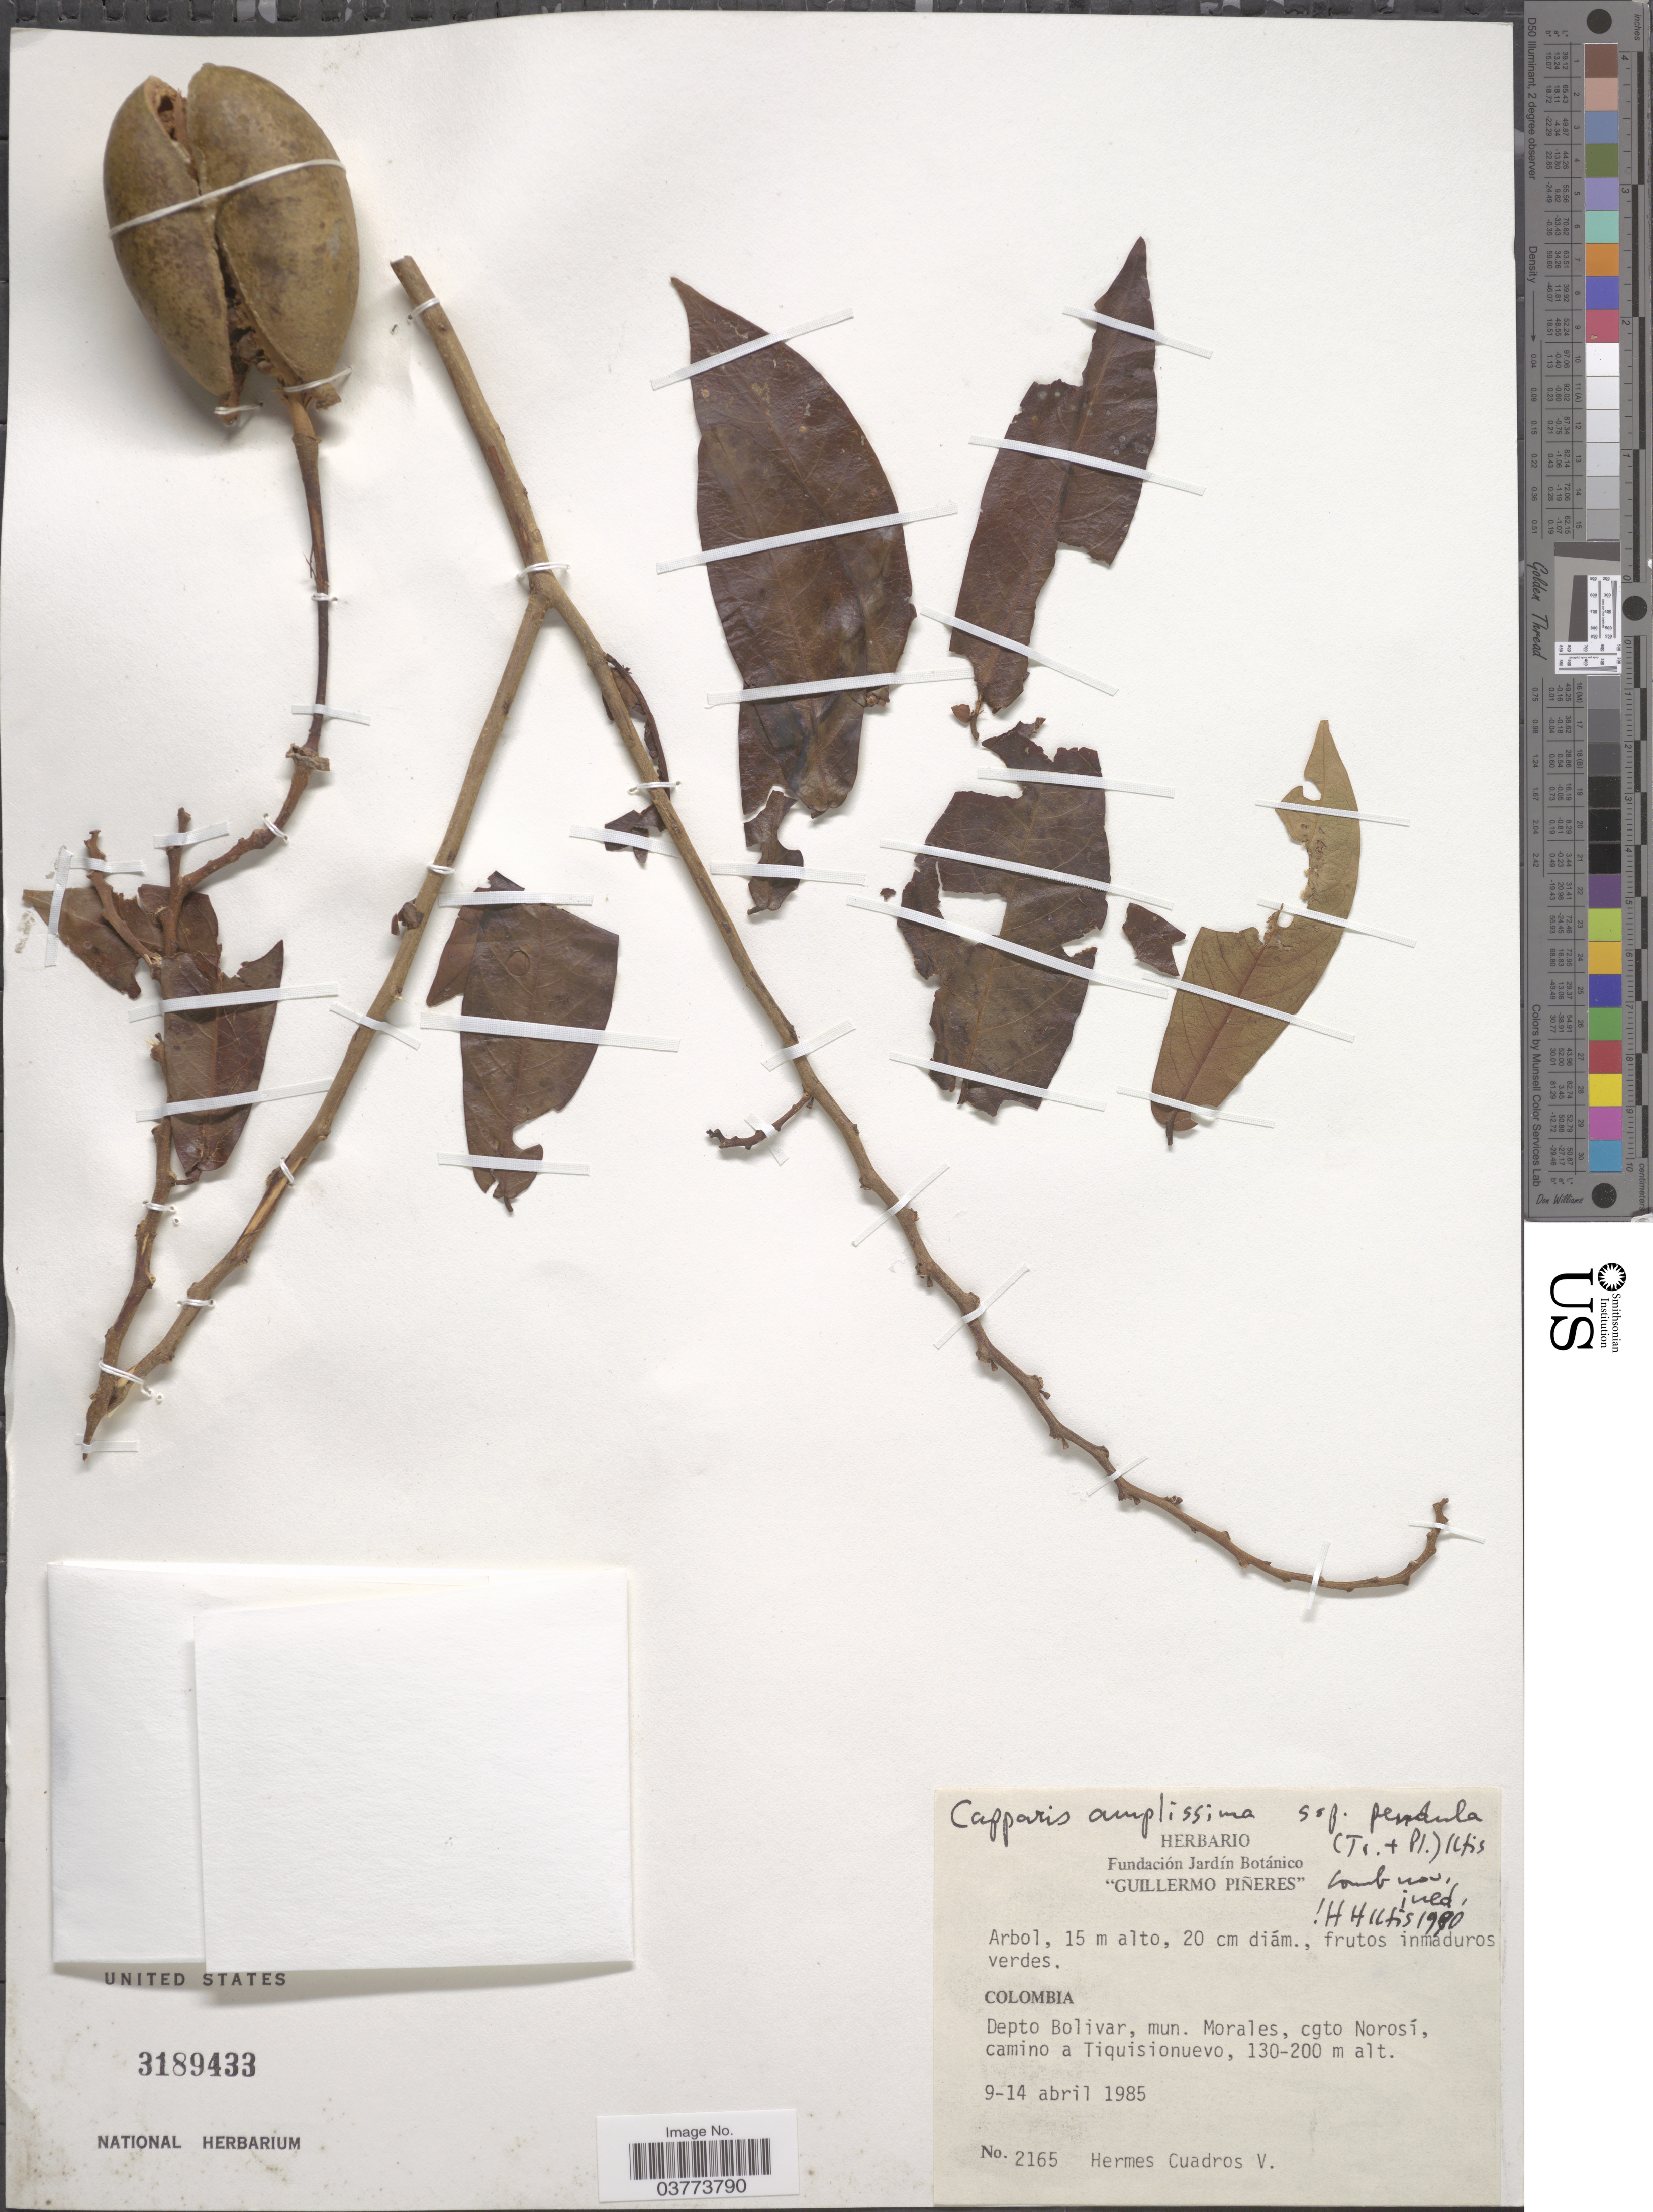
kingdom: Plantae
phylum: Tracheophyta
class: Magnoliopsida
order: Brassicales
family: Capparaceae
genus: Cynophalla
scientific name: Cynophalla amplissima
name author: (Lam.) Iltis & Cornejo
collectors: H. Cuadros V.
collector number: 2165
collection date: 1985-04-09/1985-04-14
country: Colombia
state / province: Bolívar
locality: Depto Bolivar, mun. Morales, cgto Norosí, camino a Tiquisionuevo.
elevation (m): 130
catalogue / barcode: US 3189433